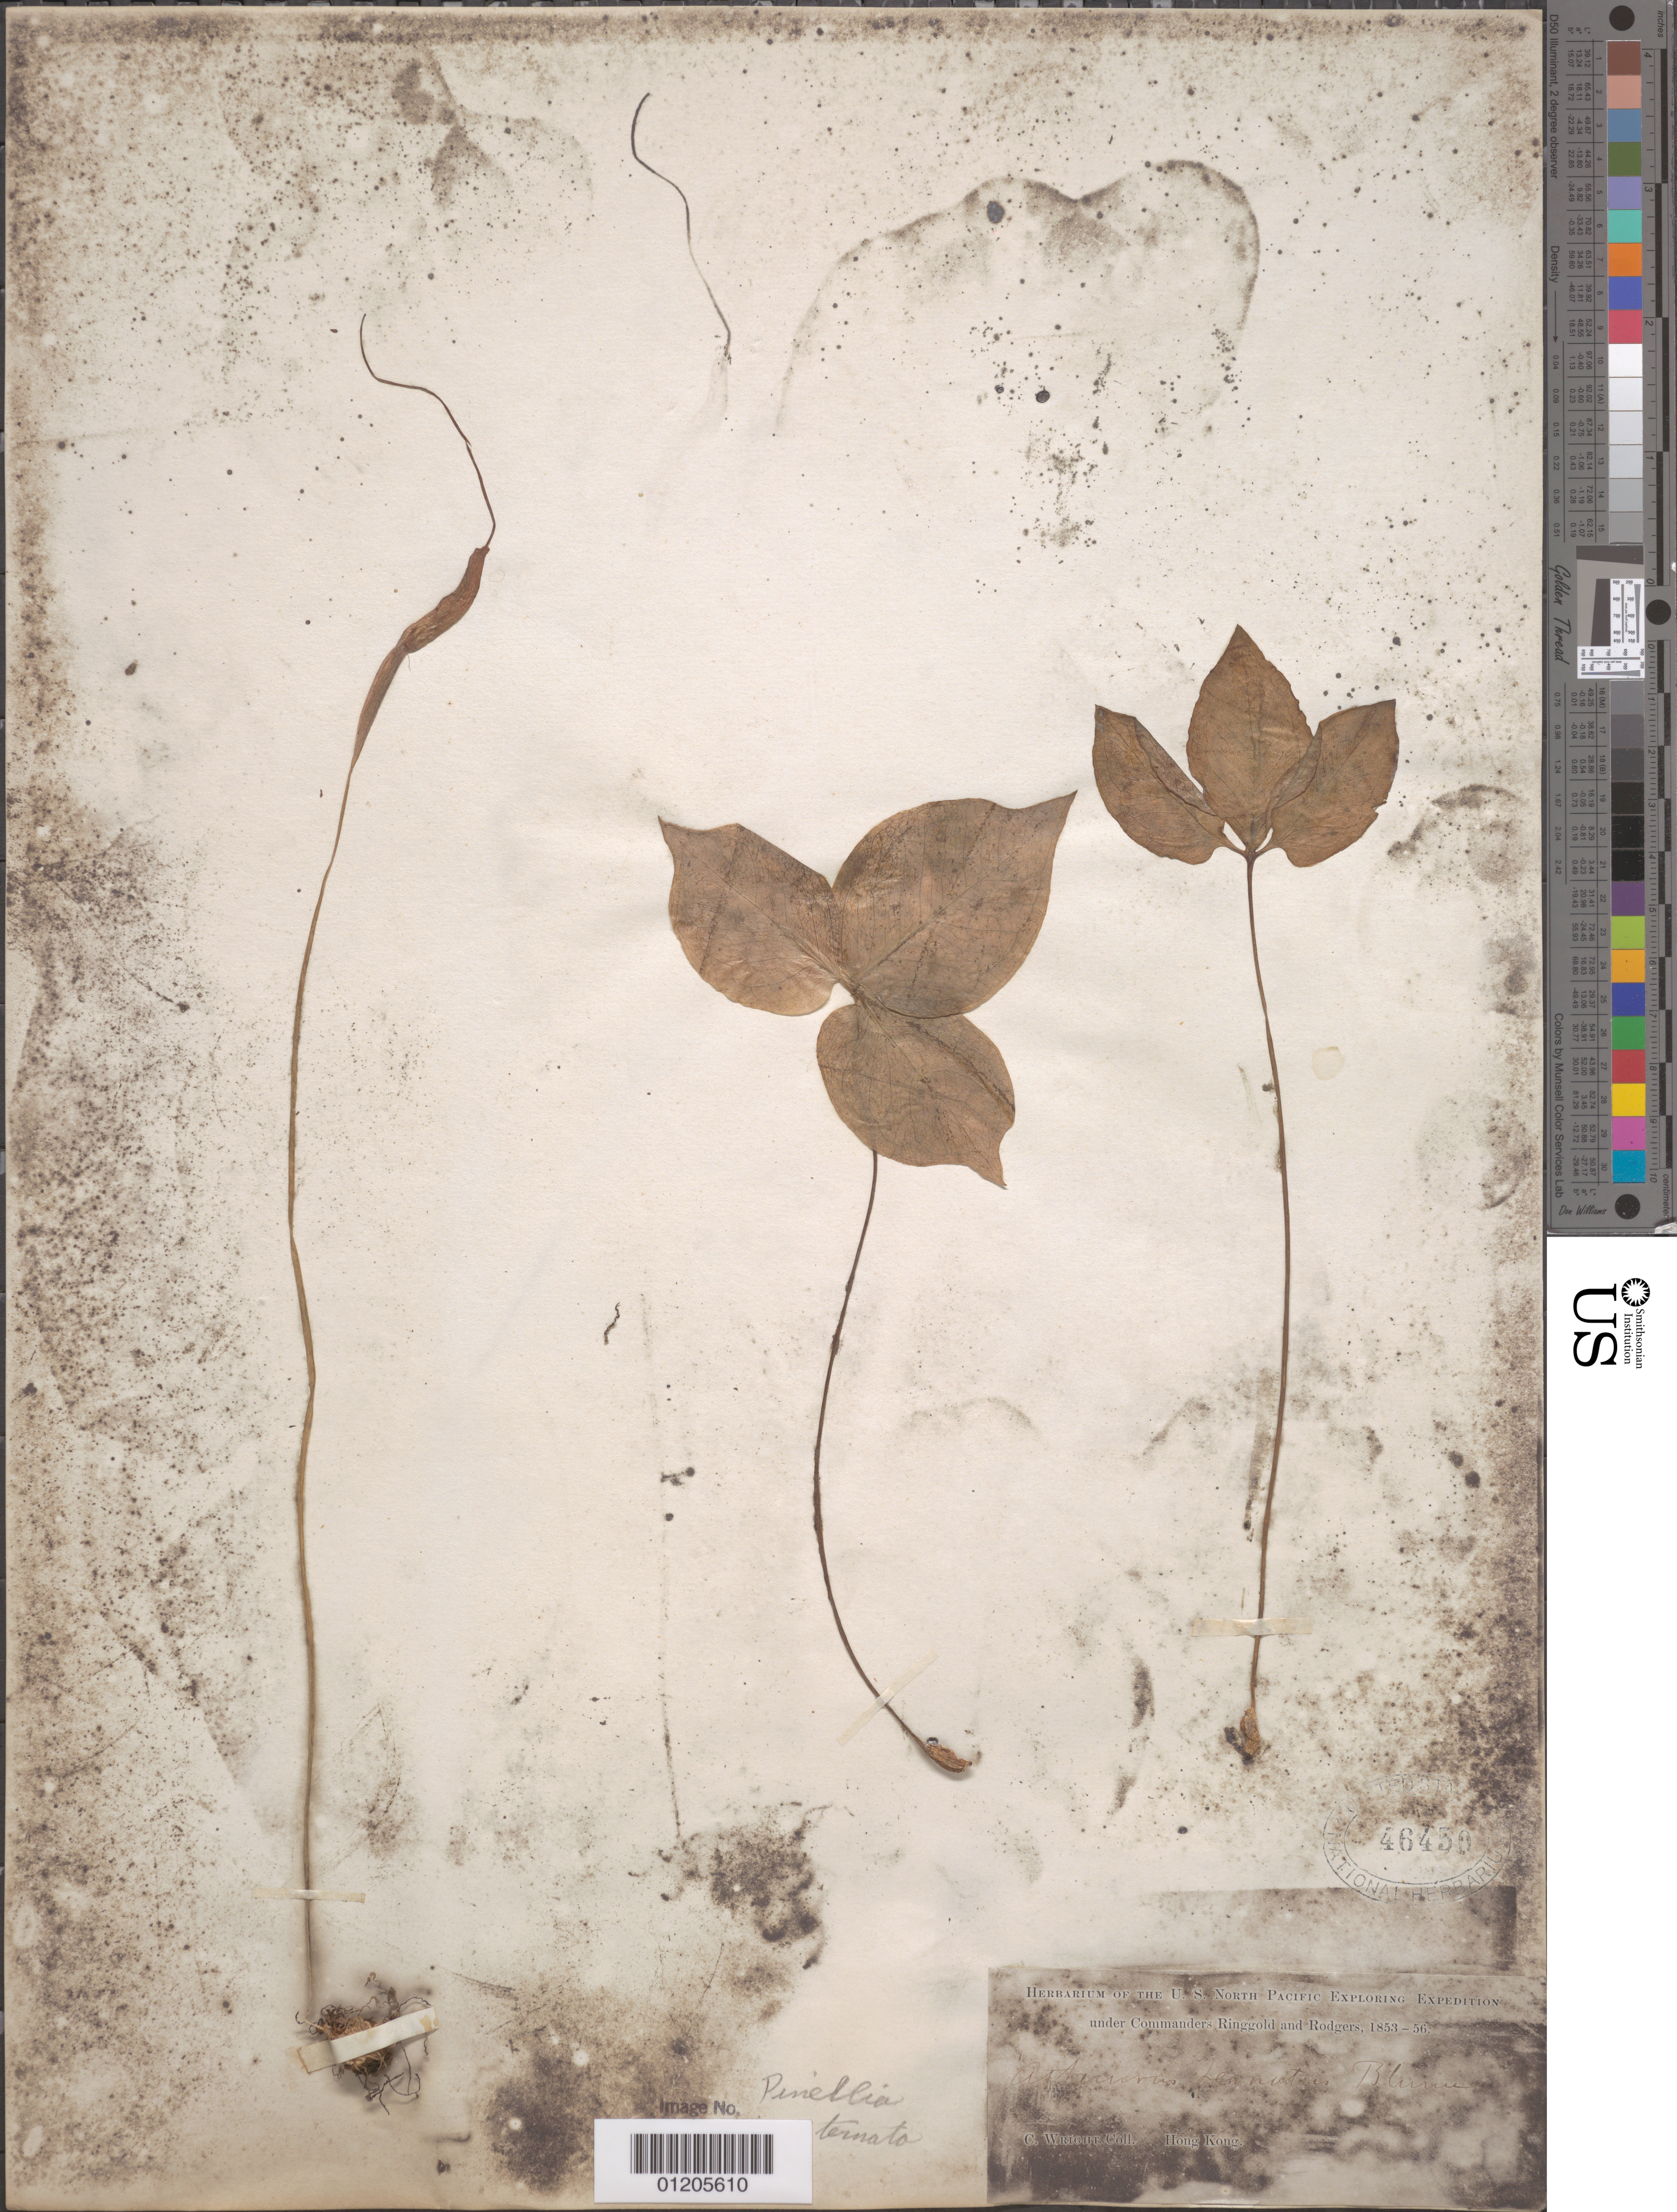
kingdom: Plantae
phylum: Tracheophyta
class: Liliopsida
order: Alismatales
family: Araceae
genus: Pinellia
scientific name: Pinellia ternata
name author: Druce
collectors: C. Wright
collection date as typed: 1853 to -- -- 1856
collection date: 1853/1856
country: China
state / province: Hong Kong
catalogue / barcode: US 46450